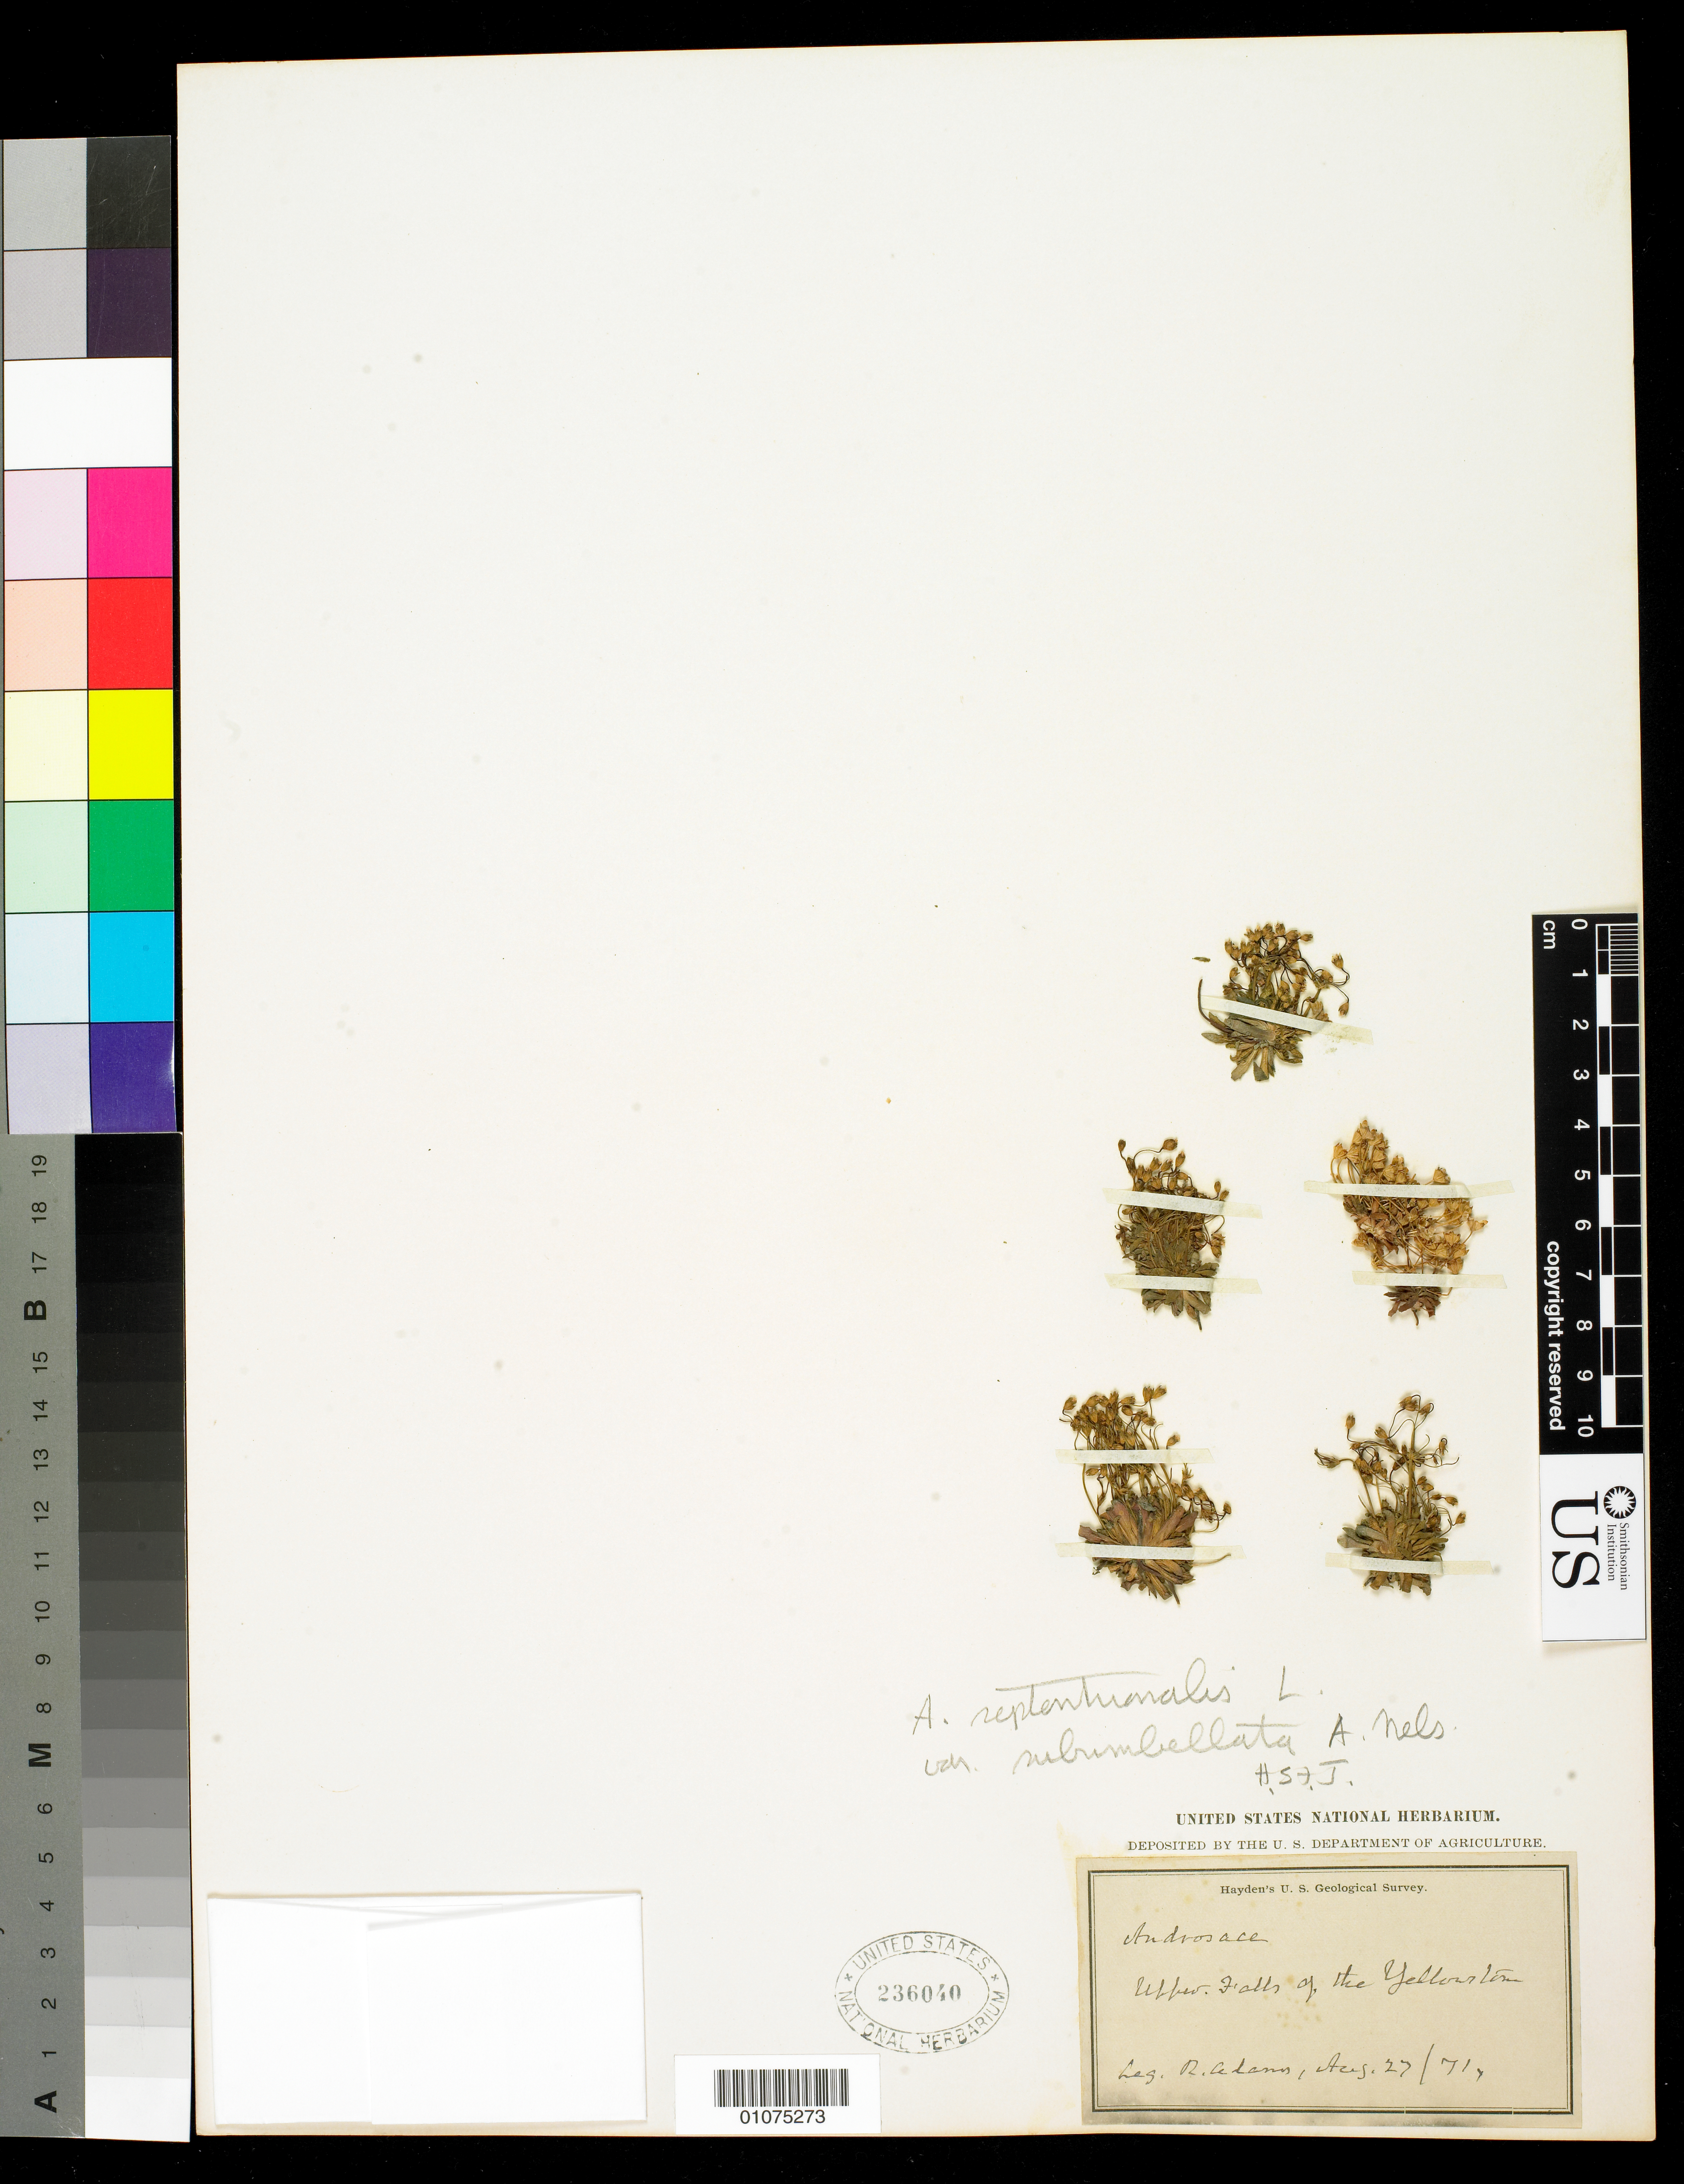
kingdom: Plantae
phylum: Tracheophyta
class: Magnoliopsida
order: Ericales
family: Primulaceae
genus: Androsace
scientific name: Androsace septentrionalis var. subumbellata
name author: A. Nelson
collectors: D. Alanes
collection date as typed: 27 Aug 1871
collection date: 1871-08-27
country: United States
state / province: Wyoming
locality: Upper Falls of the Yellowstone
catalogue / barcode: US 236040